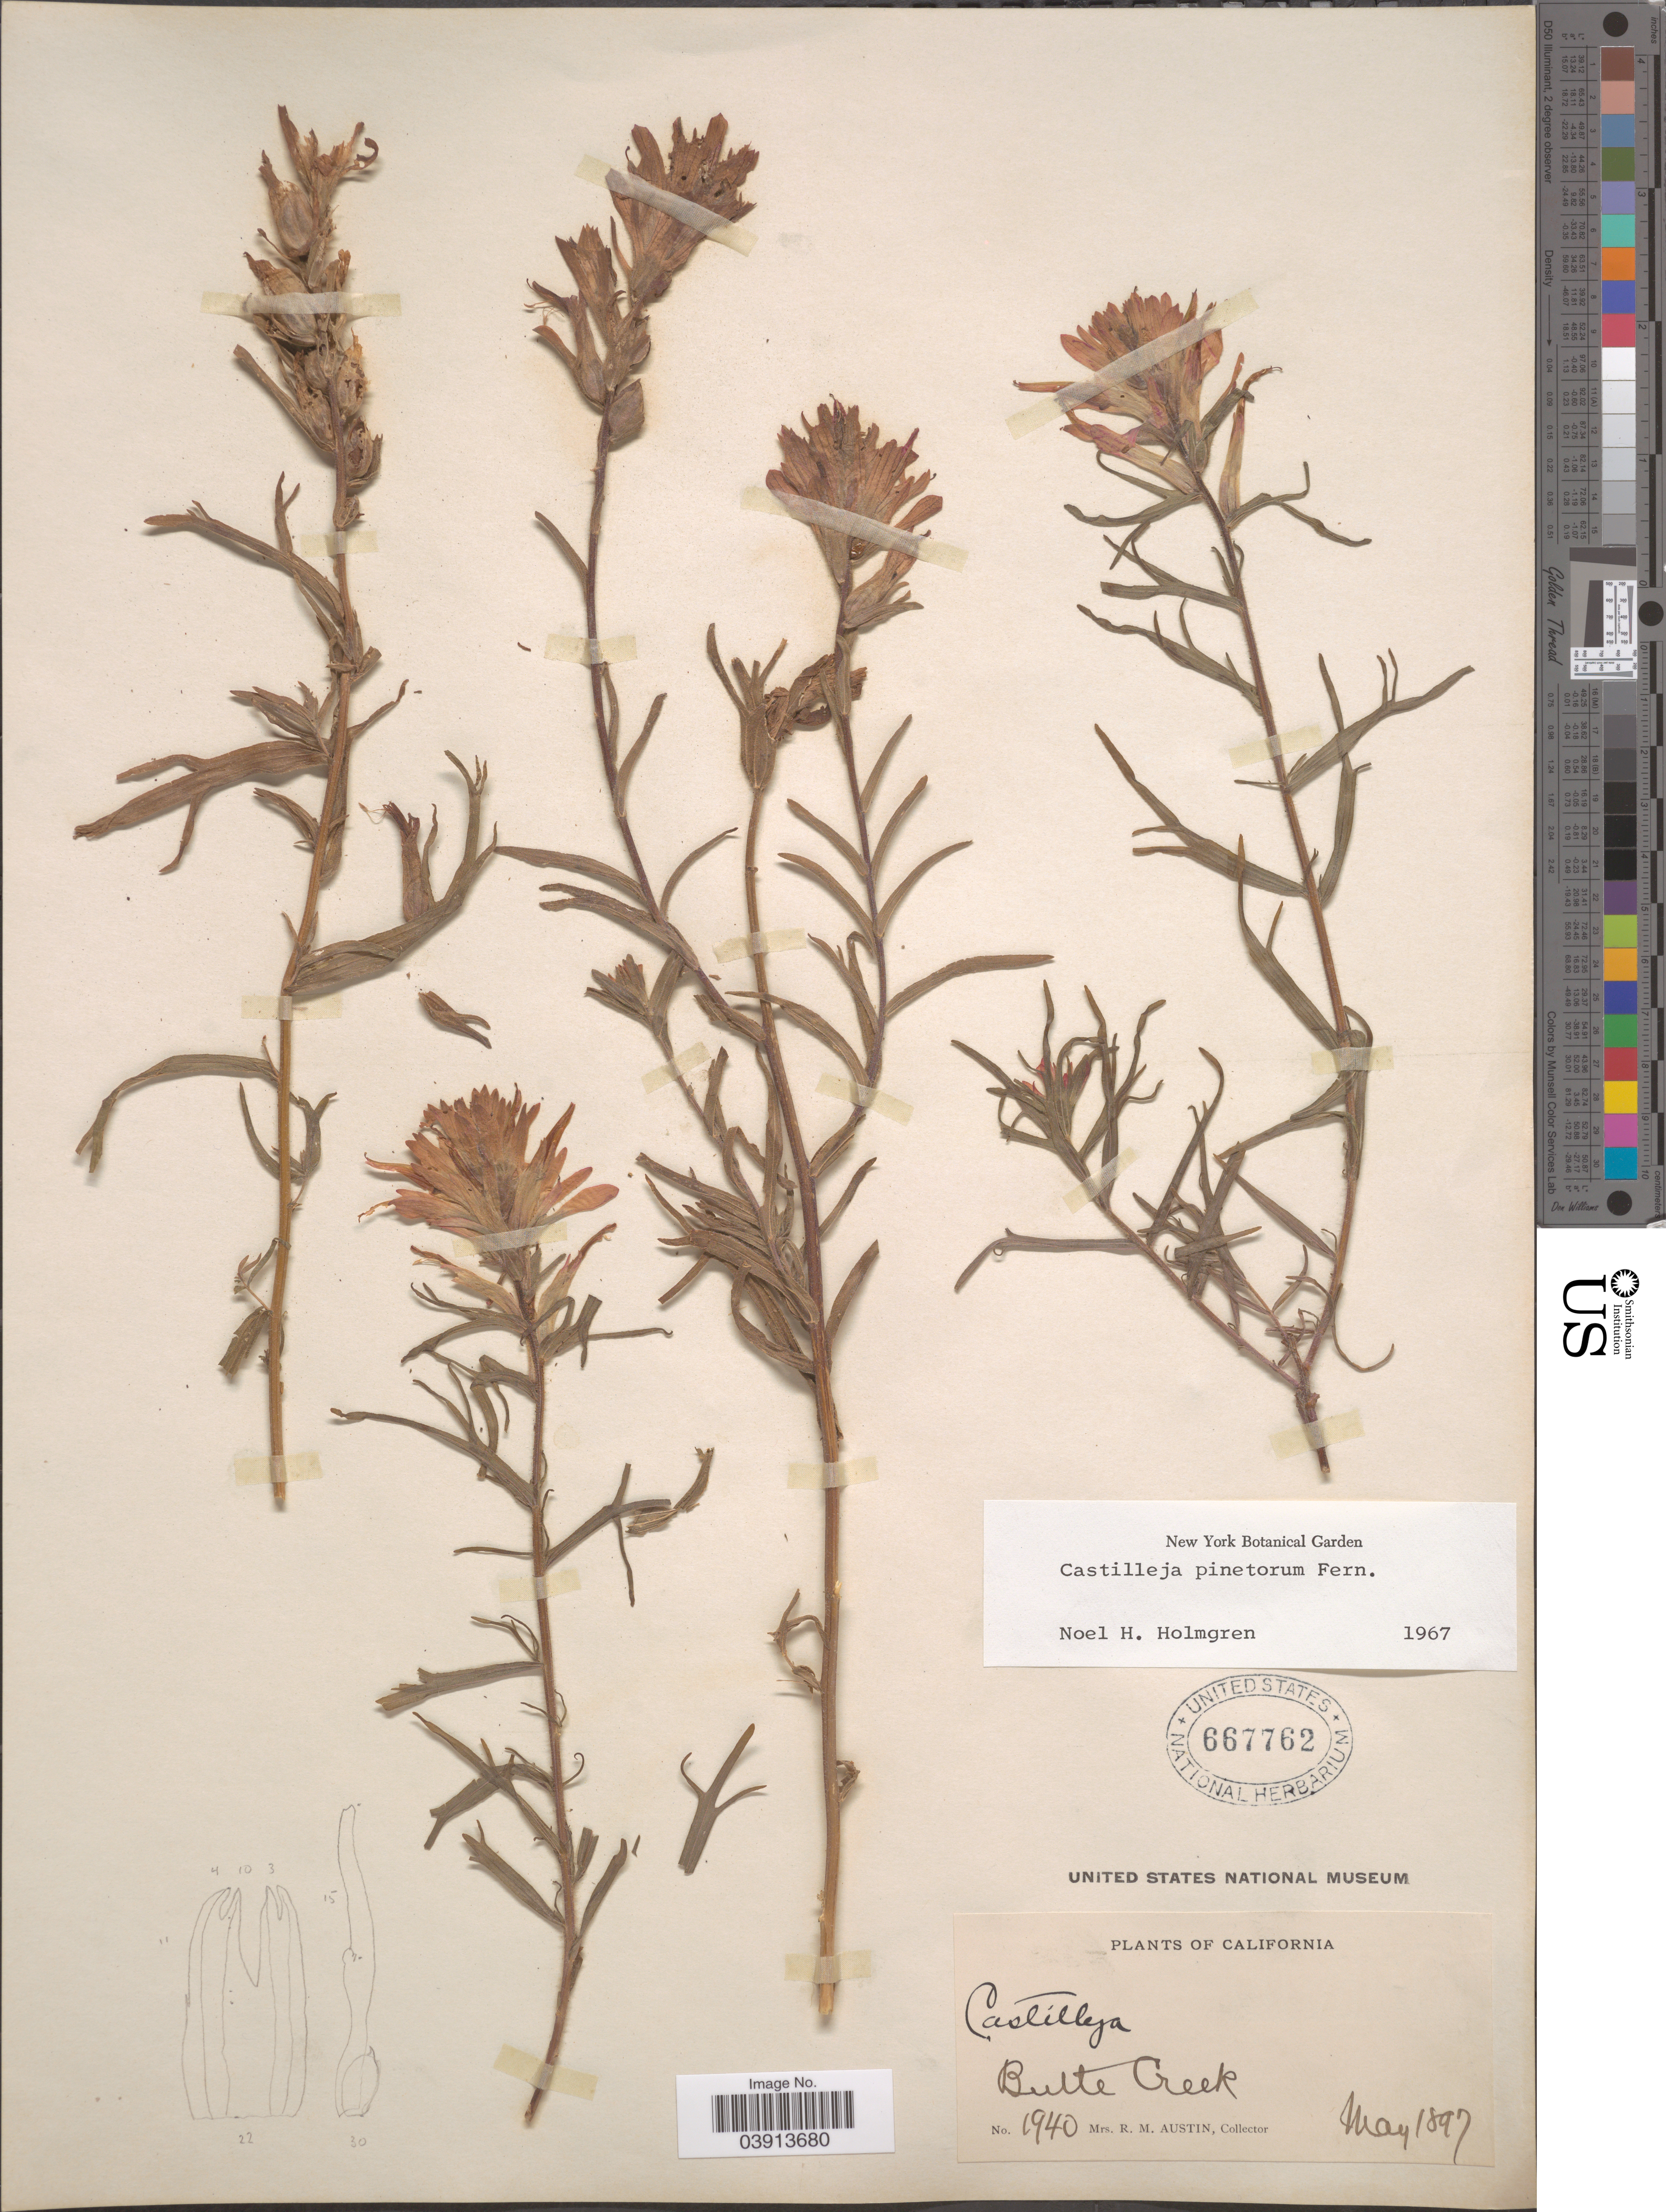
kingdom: Plantae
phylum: Tracheophyta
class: Magnoliopsida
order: Lamiales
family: Orobanchaceae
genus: Castilleja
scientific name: Castilleja pinetorum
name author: Fernald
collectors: R. Austin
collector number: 1940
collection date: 1897-05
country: United States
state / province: California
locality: Butte Creek.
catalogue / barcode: US 667762